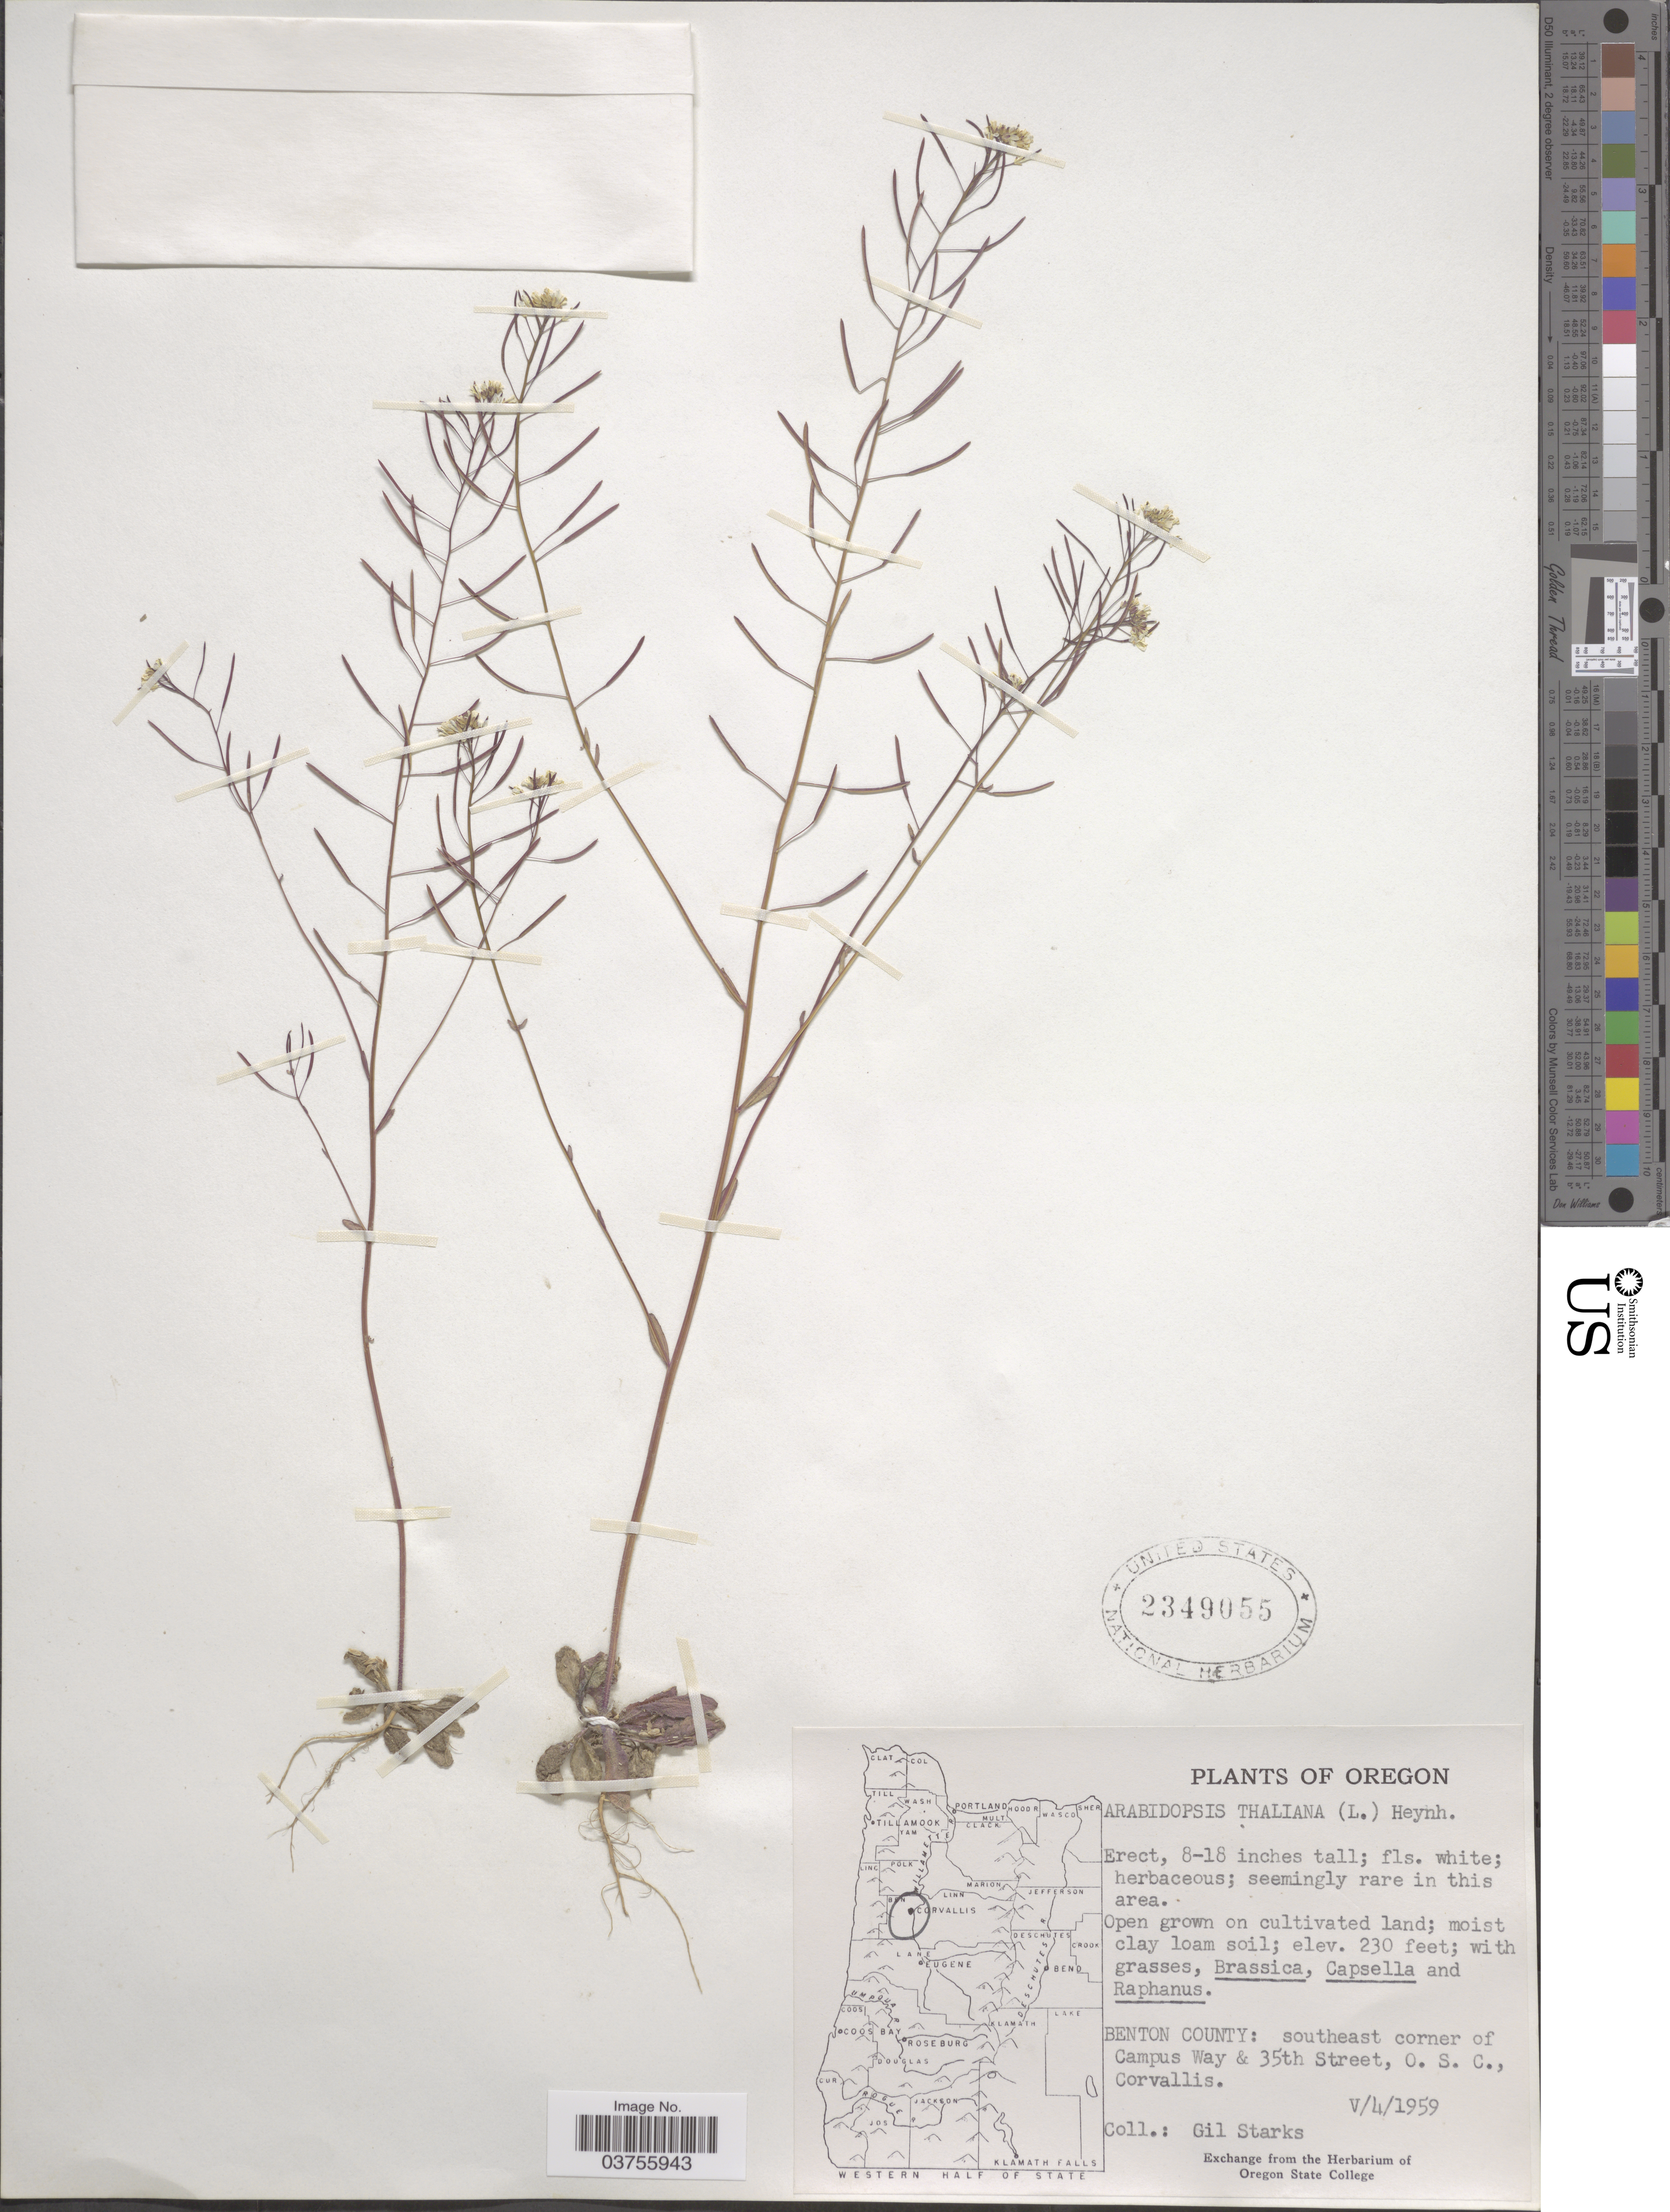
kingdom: Plantae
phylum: Tracheophyta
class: Magnoliopsida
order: Brassicales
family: Brassicaceae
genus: Arabidopsis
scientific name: Arabidopsis thaliana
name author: (L.) Heynh.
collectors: G. Starks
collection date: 1959-05-04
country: United States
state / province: Oregon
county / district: Benton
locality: Benton County: southeast corner of Campus Way & 35th Street, O. S. C., Corvallis.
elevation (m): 70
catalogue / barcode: US 2349055